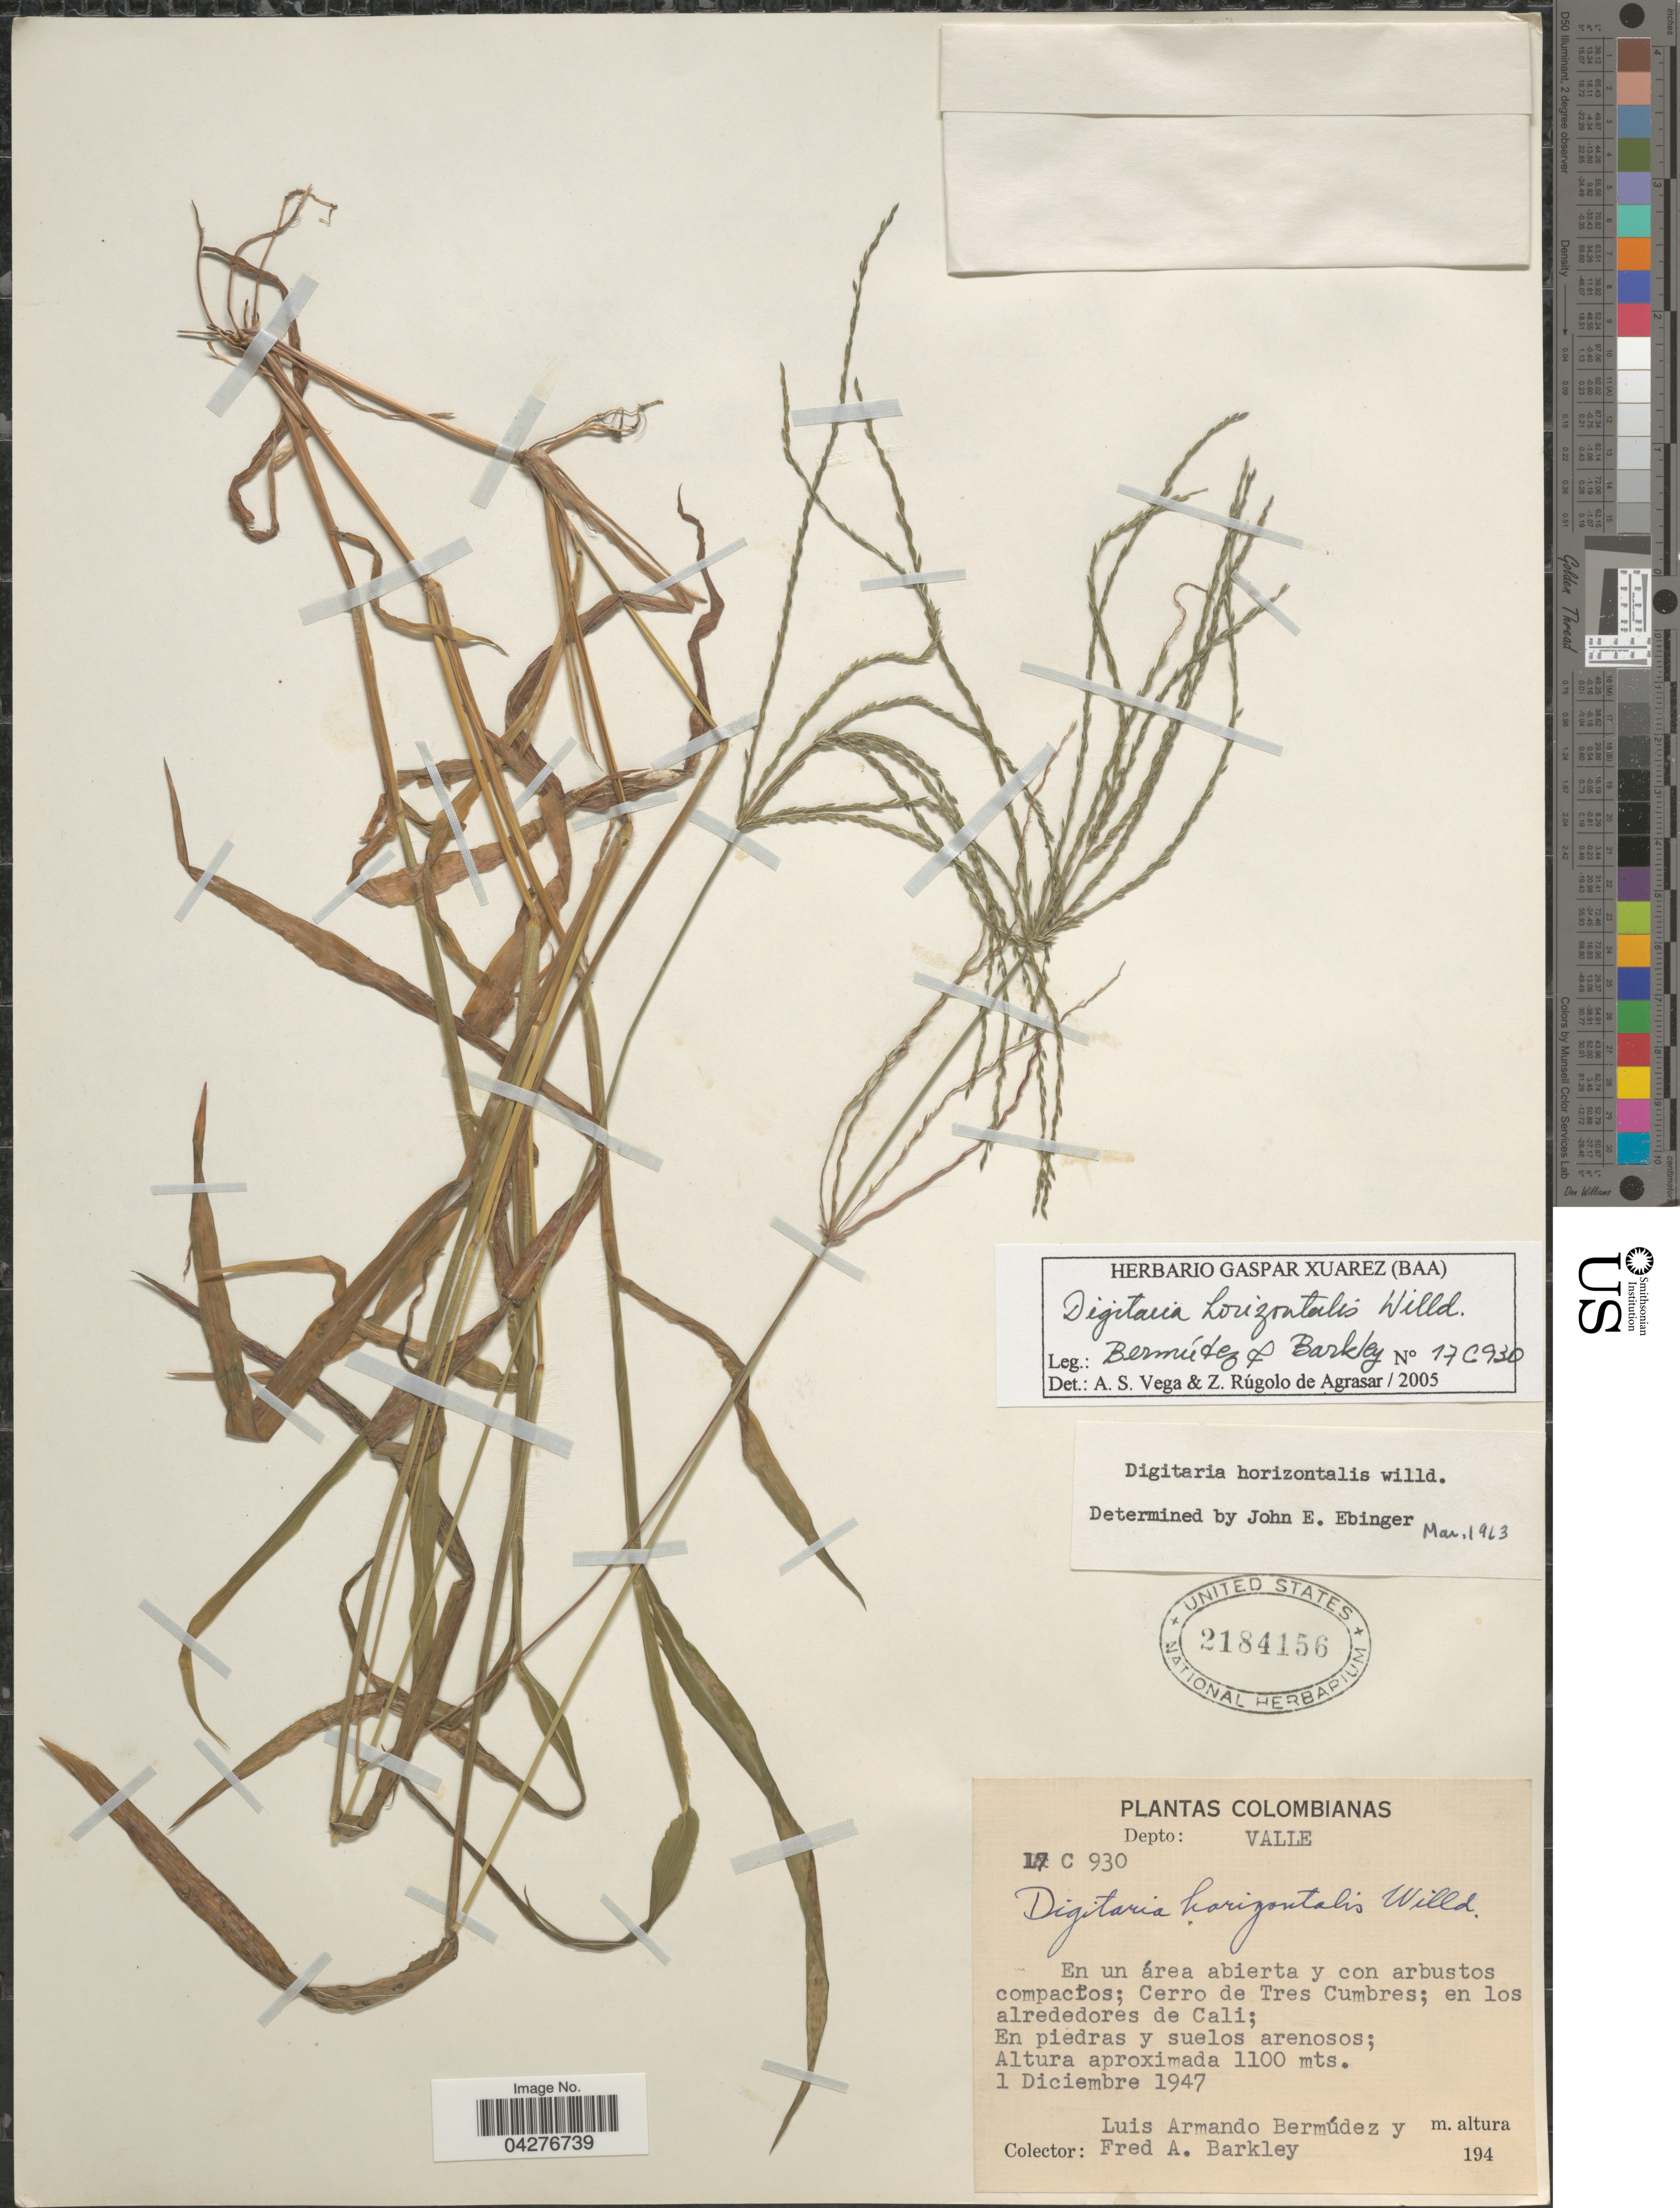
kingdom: Plantae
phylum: Tracheophyta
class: Liliopsida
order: Poales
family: Poaceae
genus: Digitaria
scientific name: Digitaria horizontalis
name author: Willd.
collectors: L. Bermudez & F. A. Barkley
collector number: C930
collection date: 1947-12-01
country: Colombia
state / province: Valle del Cauca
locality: Depto: Valle. En un área abierta y con arbustos compactos; Cerro de Tres Cumbres; en los alrededores de Cali; En piedras y suelos arenosos.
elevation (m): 1100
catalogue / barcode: US 2184156